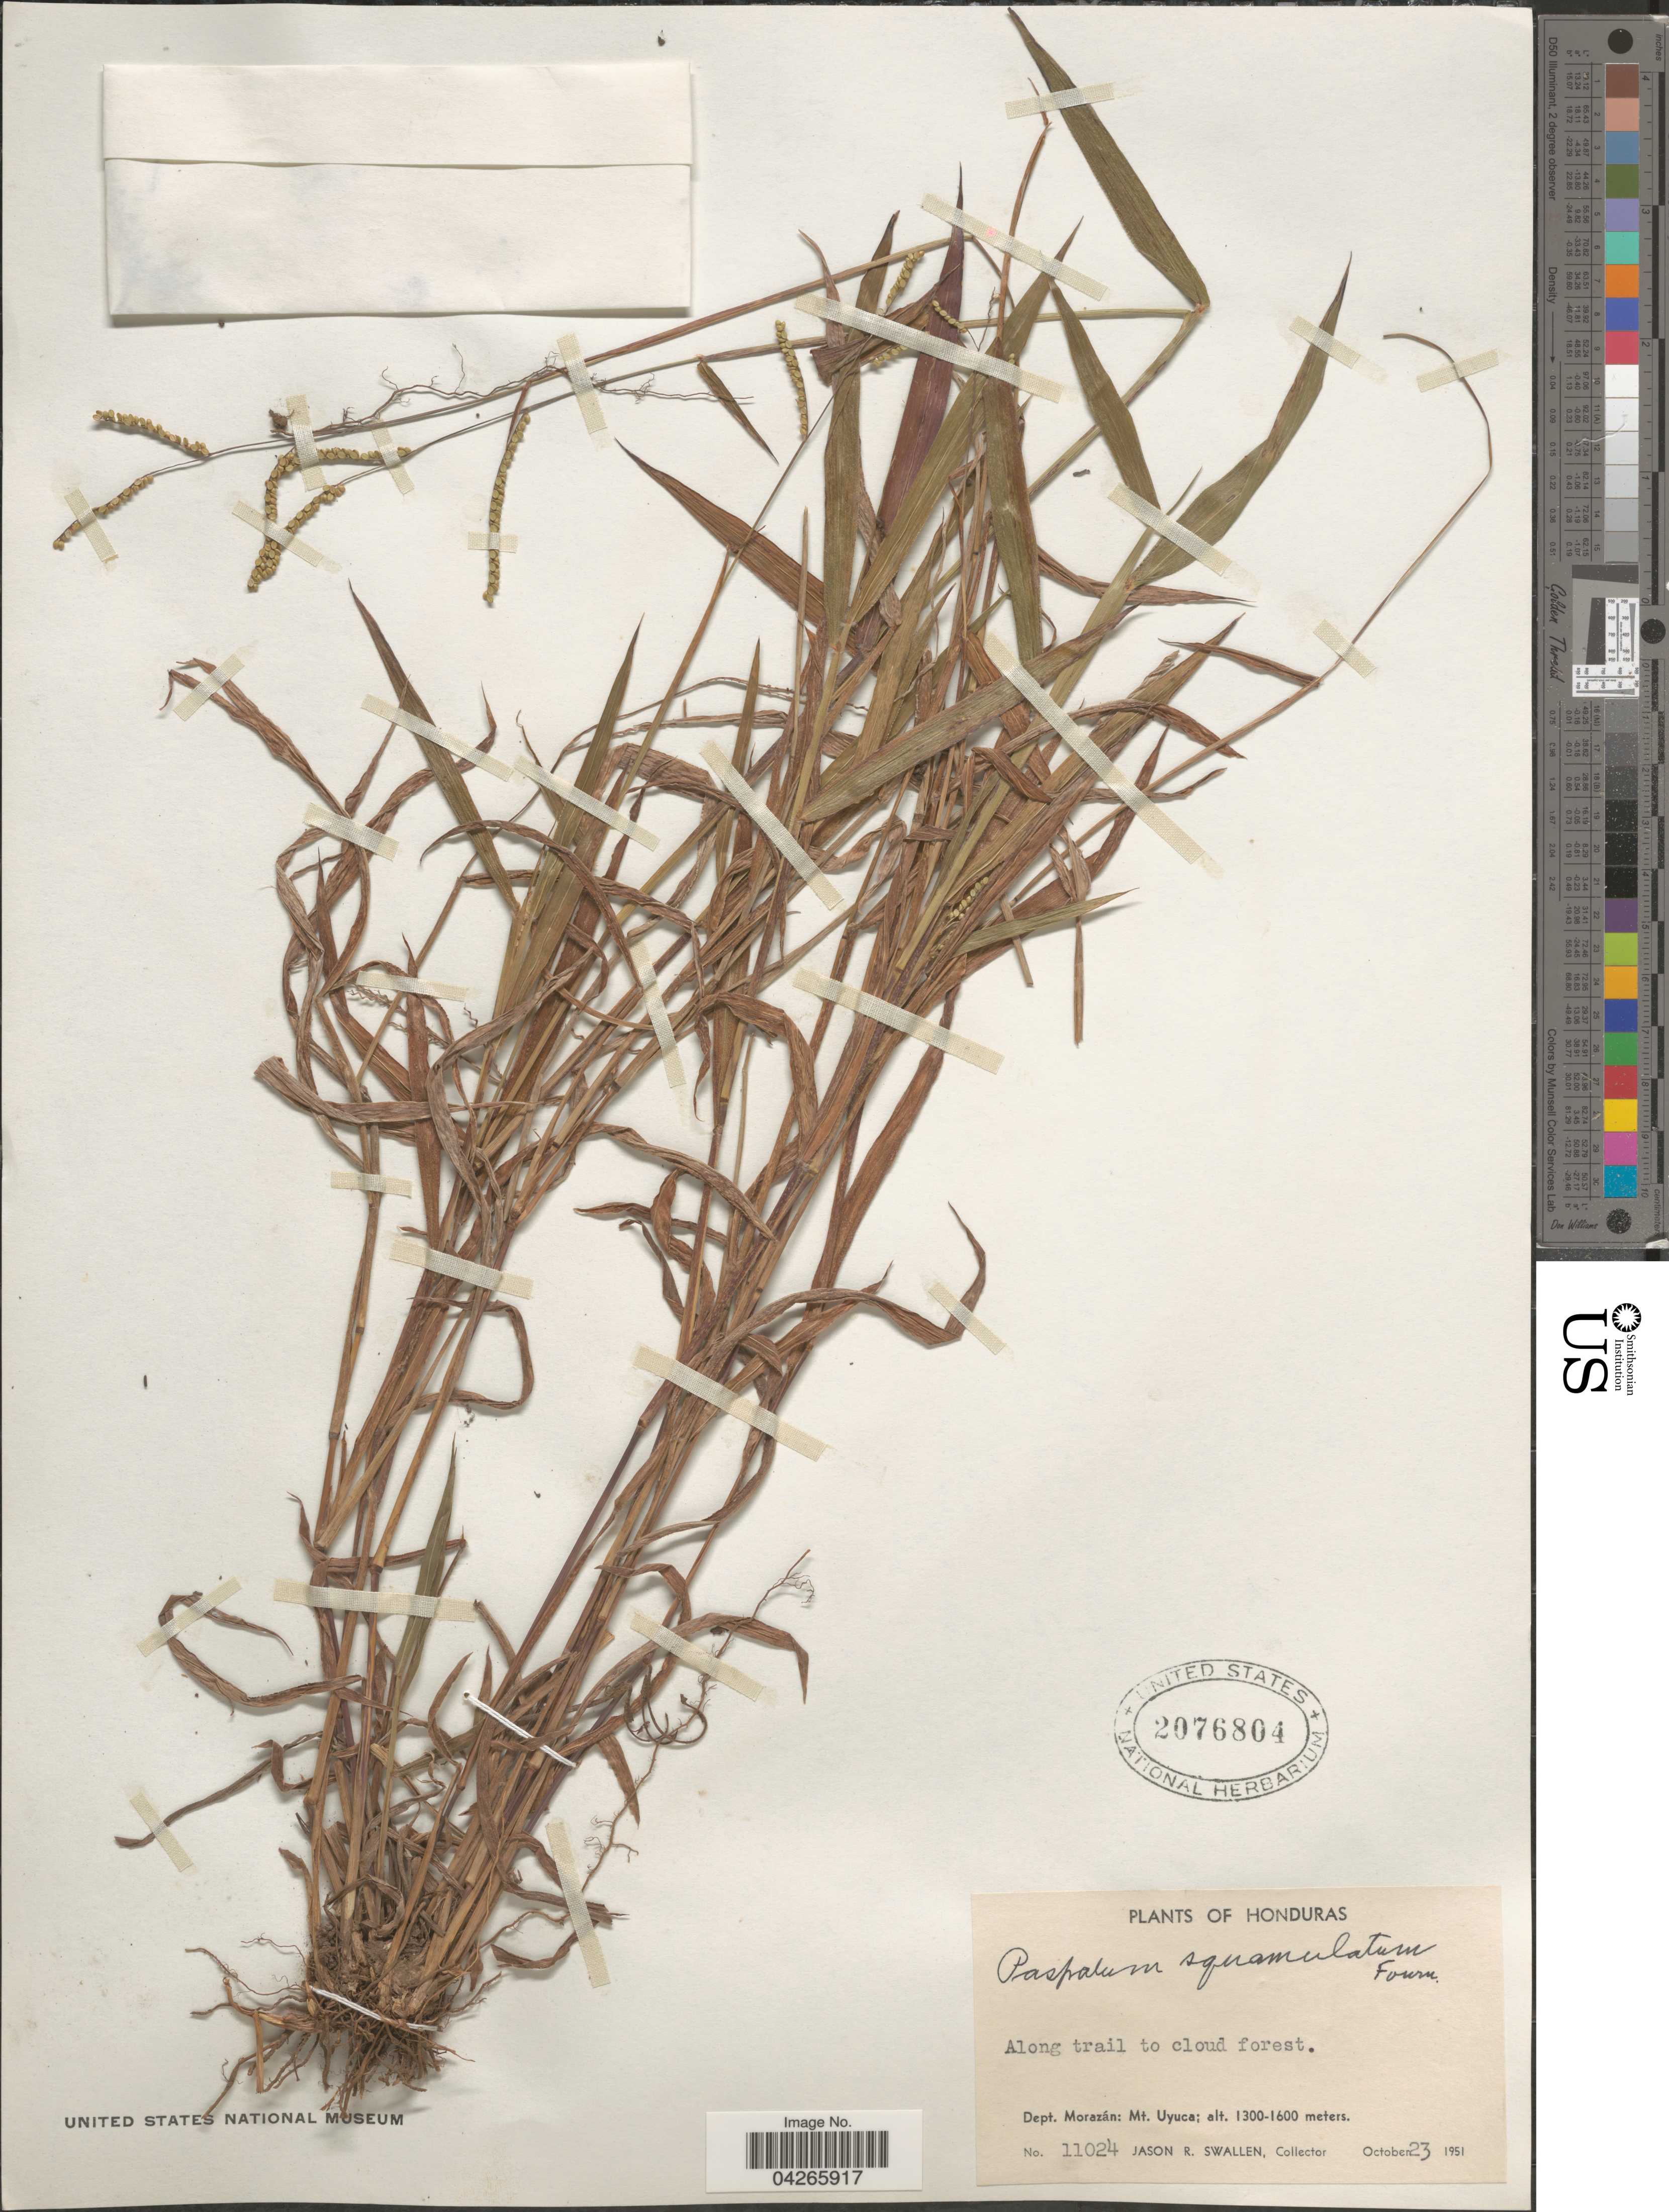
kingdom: Plantae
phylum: Tracheophyta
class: Liliopsida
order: Poales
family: Poaceae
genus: Paspalum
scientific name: Paspalum squamulatum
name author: E. Fourn.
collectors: J. R. Swallen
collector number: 11024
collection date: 1951-10-23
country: Honduras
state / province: Fco. Morazán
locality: Along trail to cloud forest. Dept. Morazán: Mt. Uyuca.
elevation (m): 1300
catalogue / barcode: US 2076804